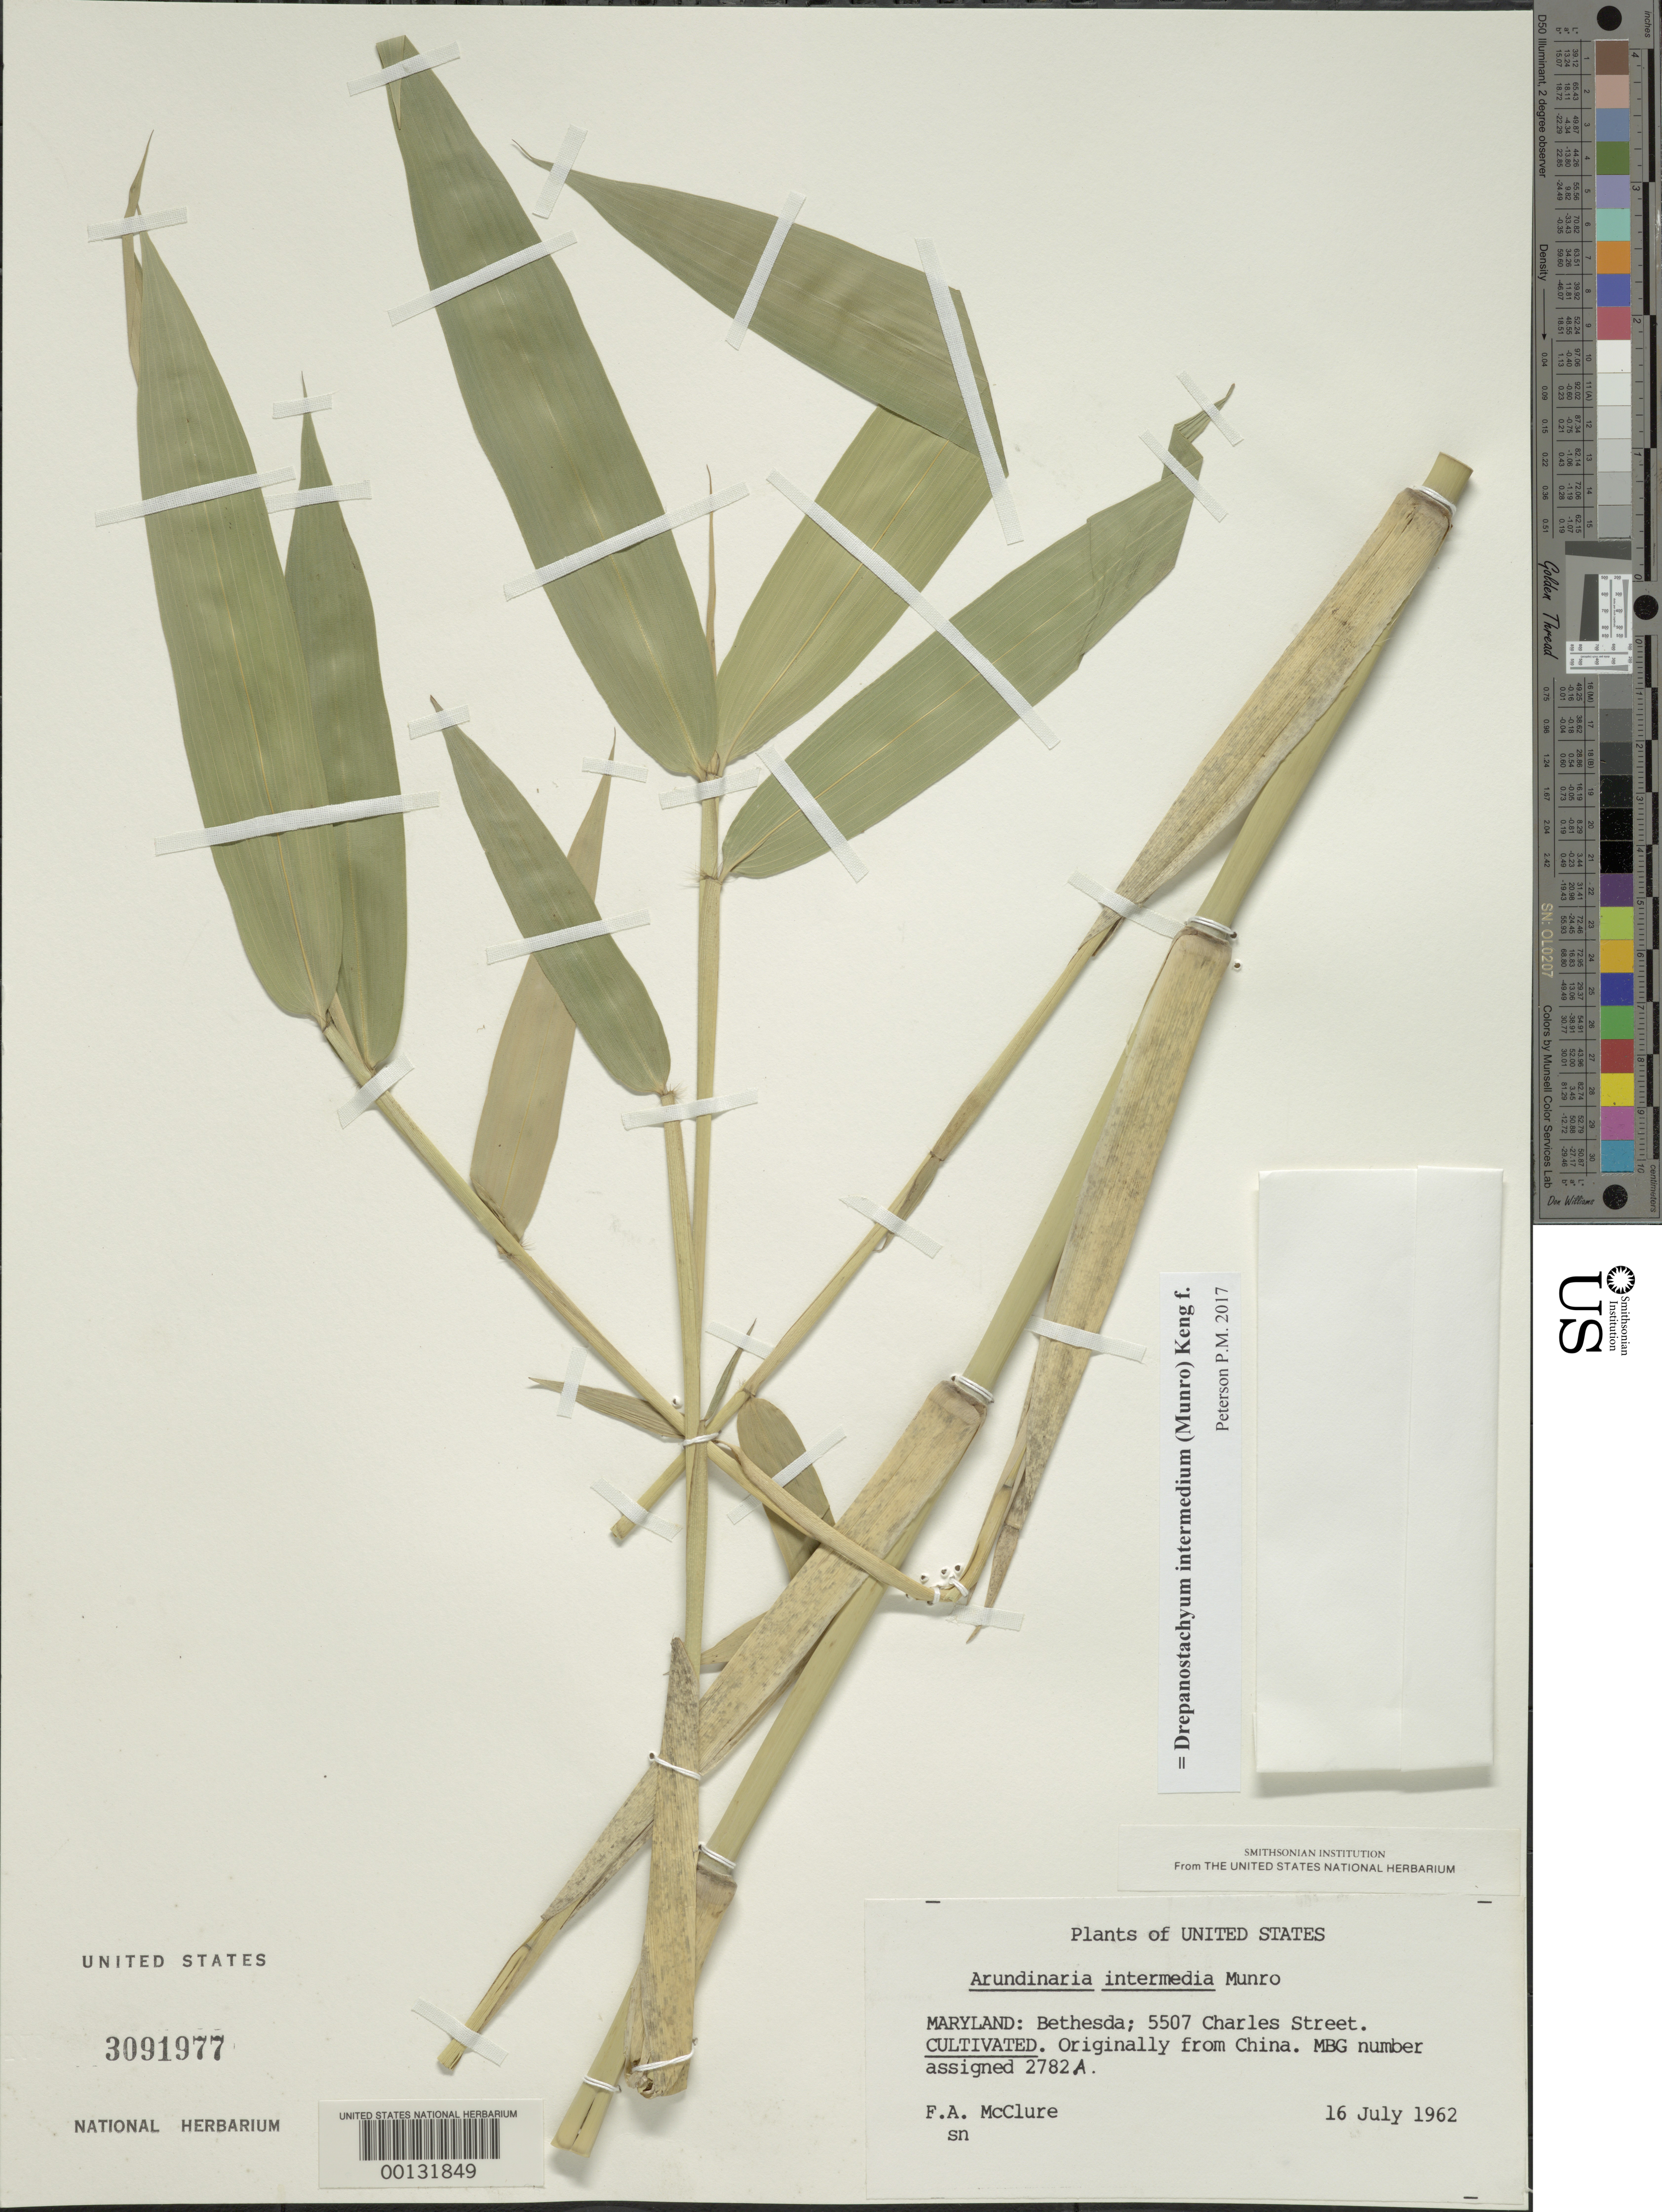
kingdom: Plantae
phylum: Tracheophyta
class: Liliopsida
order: Poales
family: Poaceae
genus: Drepanostachyum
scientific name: Drepanostachyum intermedium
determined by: Poaceae Reorganization Project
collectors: F. A. McClure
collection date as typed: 16 Jul 1962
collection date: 1962-07-16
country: United States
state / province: Maryland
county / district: Montgomery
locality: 5507 Charles Street, Bethesda (McClure's garden)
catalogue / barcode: US 3091977